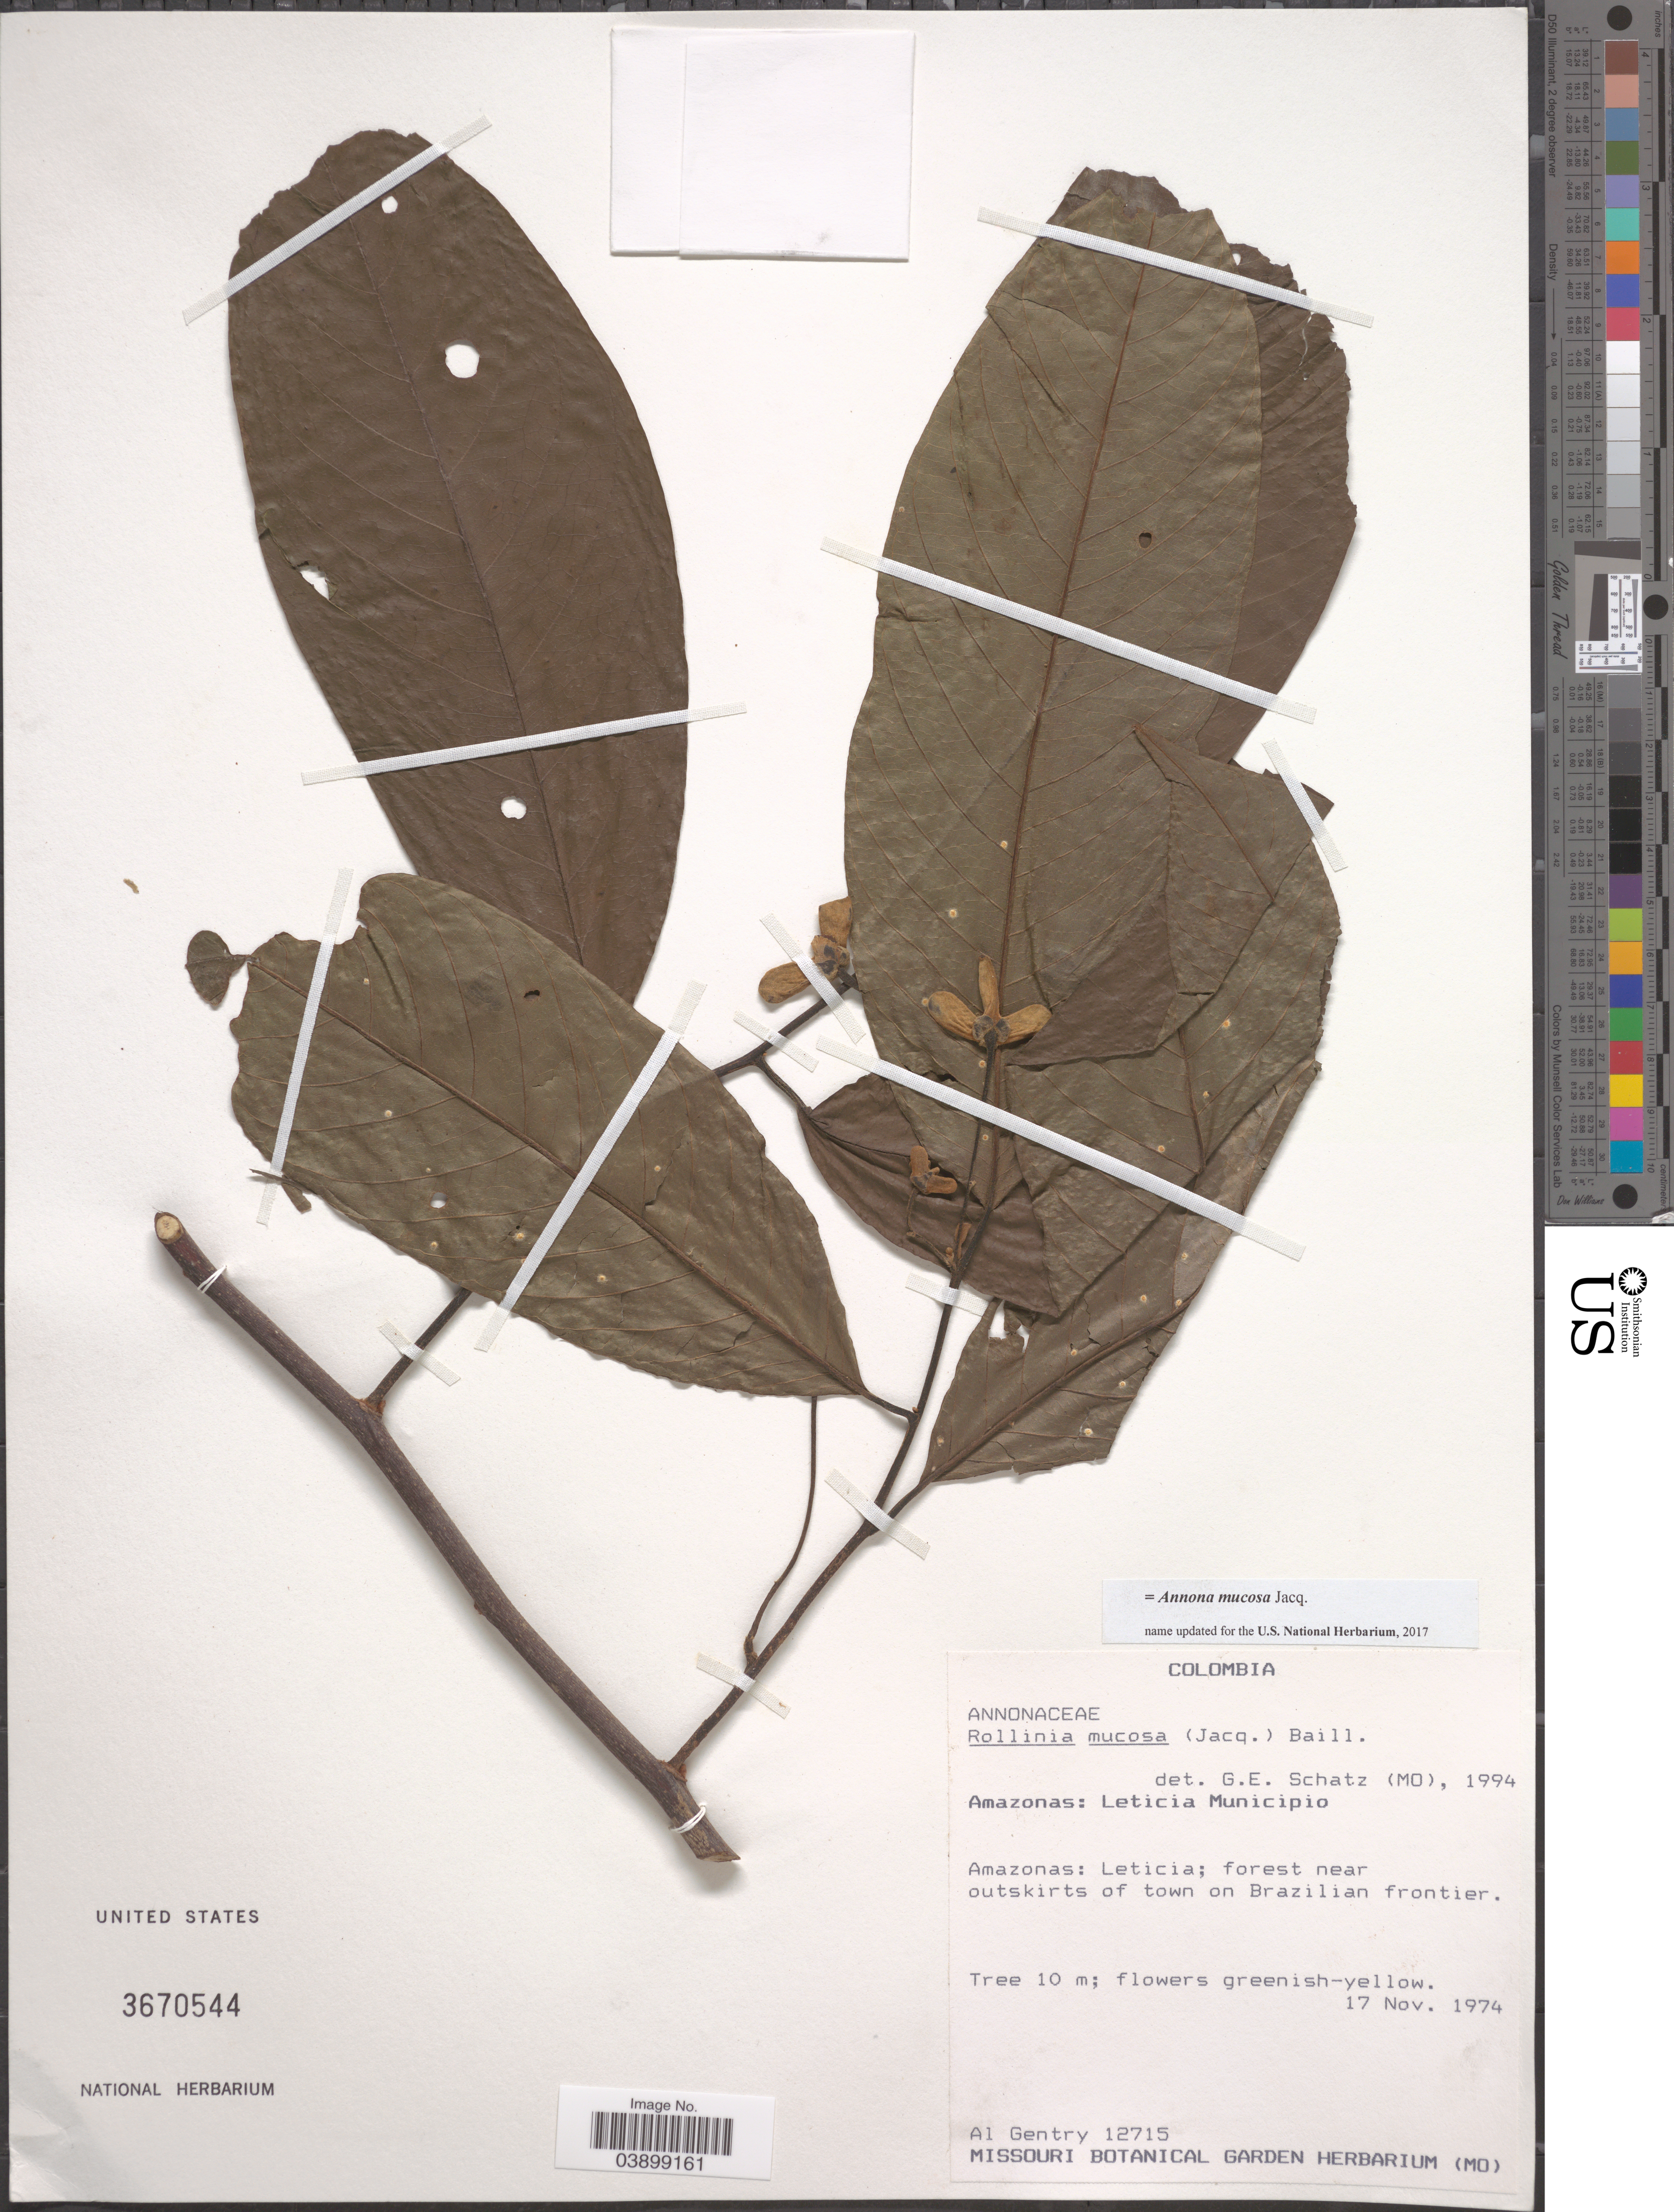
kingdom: Plantae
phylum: Tracheophyta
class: Magnoliopsida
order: Magnoliales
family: Annonaceae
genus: Annona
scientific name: Annona mucosa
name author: Jacq.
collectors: A. H. Gentry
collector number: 12715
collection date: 1974-11-17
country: Colombia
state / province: Amazônas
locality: Leticia Municipio. Amazonas: Leticia; forest near outskirts of town on Brazilian frontier.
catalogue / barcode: US 3670544